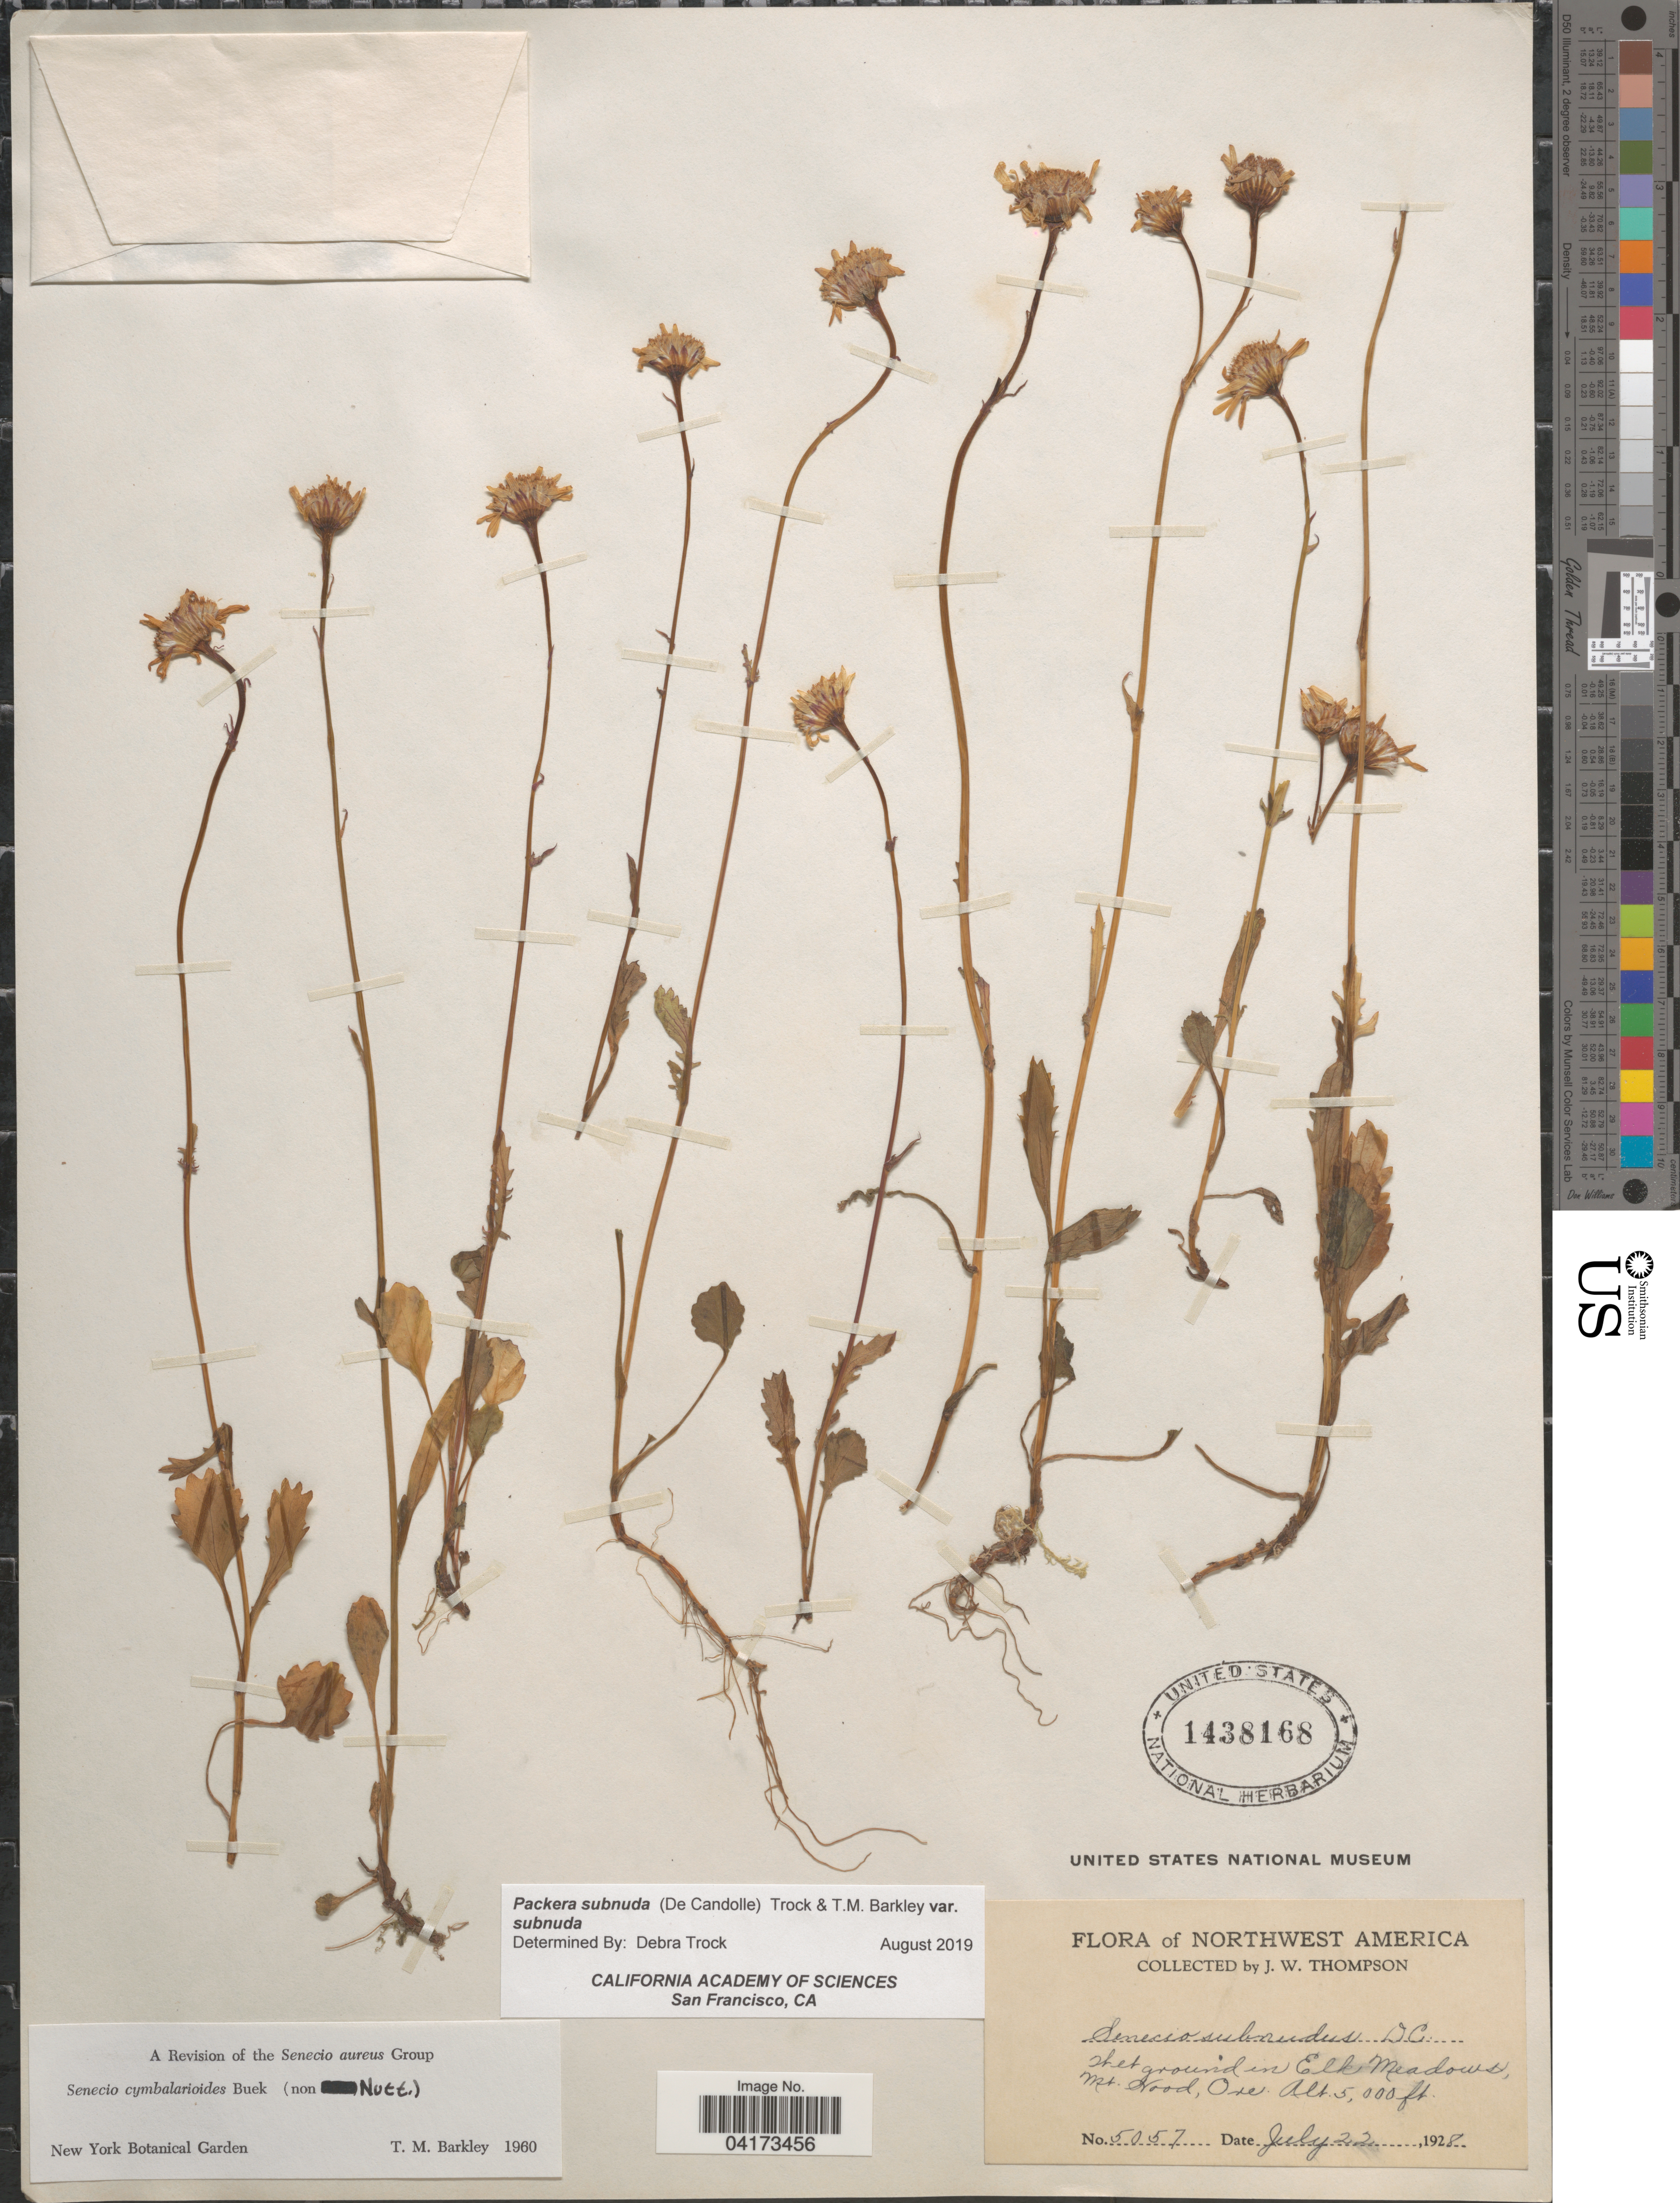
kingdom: Plantae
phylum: Tracheophyta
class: Magnoliopsida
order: Asterales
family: Asteraceae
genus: Packera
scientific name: Packera subnuda var. subnuda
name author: (DC.) Trock & T.M. Barkley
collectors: J. Thompson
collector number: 5057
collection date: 1928-07-22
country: United States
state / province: Oregon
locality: Northwest America. Wet ground in Elk Meadows, Mt. Wood.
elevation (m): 1524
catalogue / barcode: US 1438168